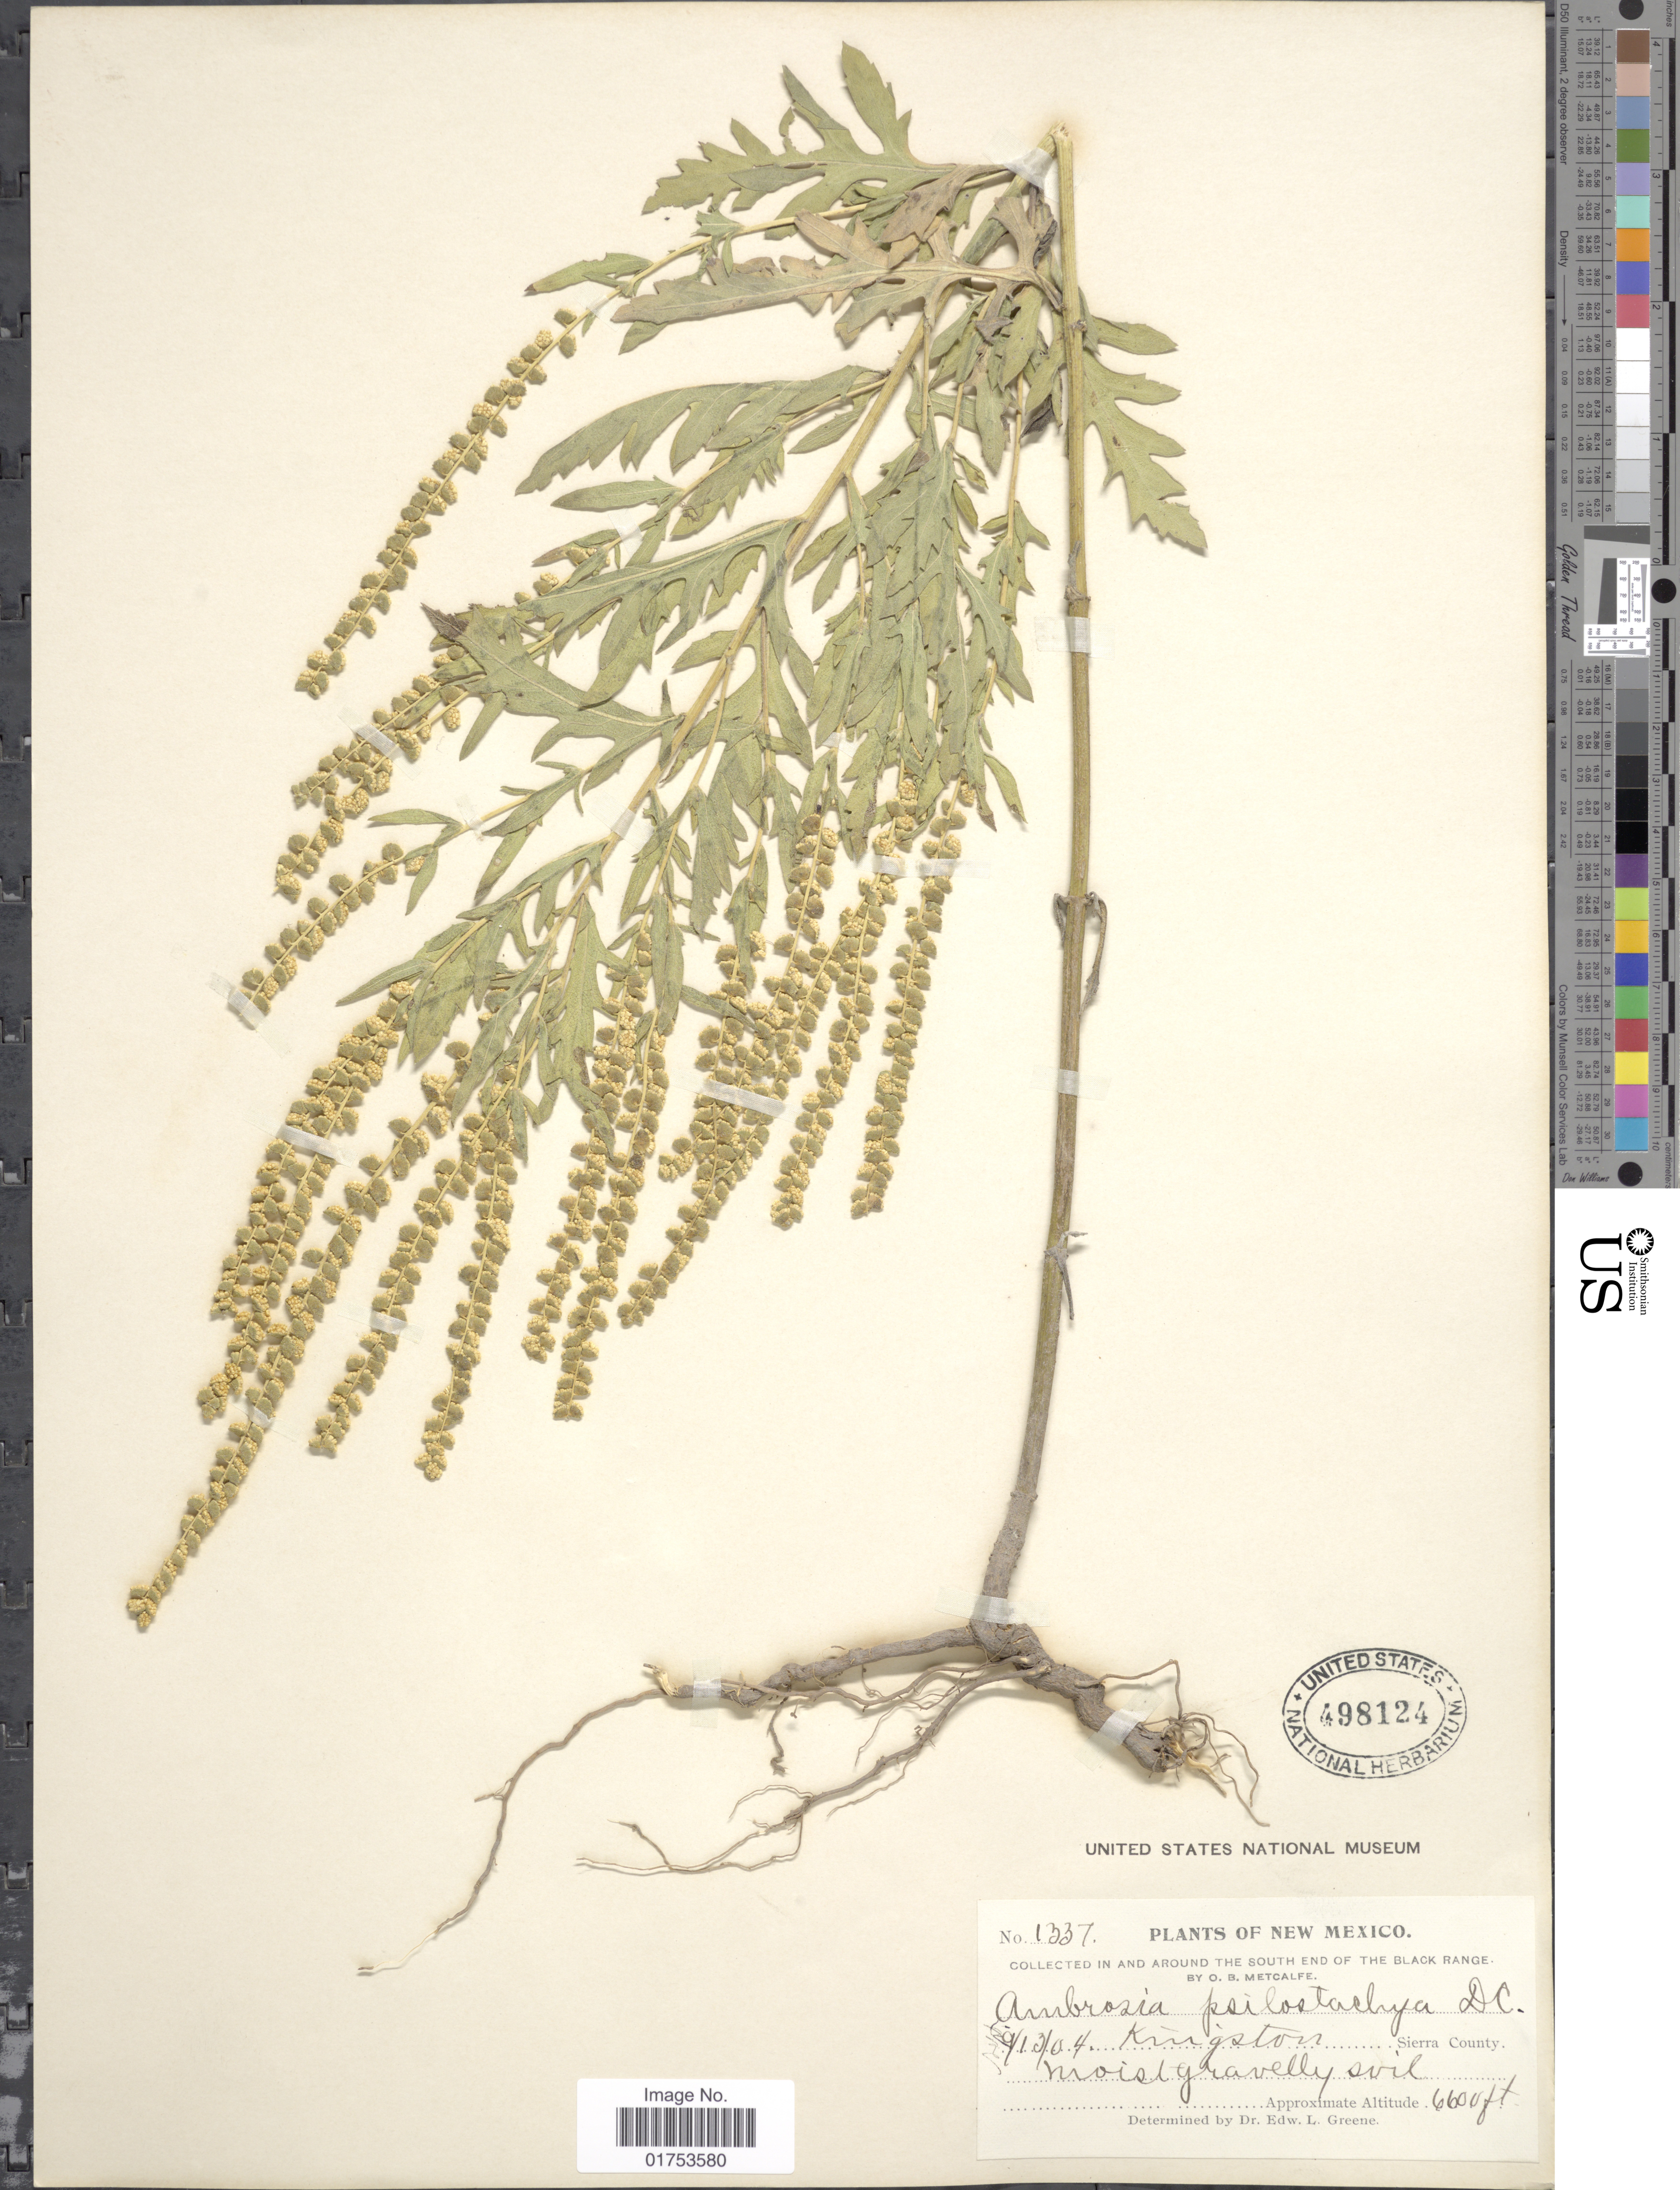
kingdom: Plantae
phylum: Tracheophyta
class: Magnoliopsida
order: Asterales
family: Asteraceae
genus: Ambrosia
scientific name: Ambrosia psilostachya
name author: DC.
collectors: O. B. Metcalfe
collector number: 1337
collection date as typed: Transcribed d/m/y: 13/9/04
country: United States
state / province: New Mexico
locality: In and around the South end of the Black Range, Kingston, Sierra County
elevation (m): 2012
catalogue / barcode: US 498124